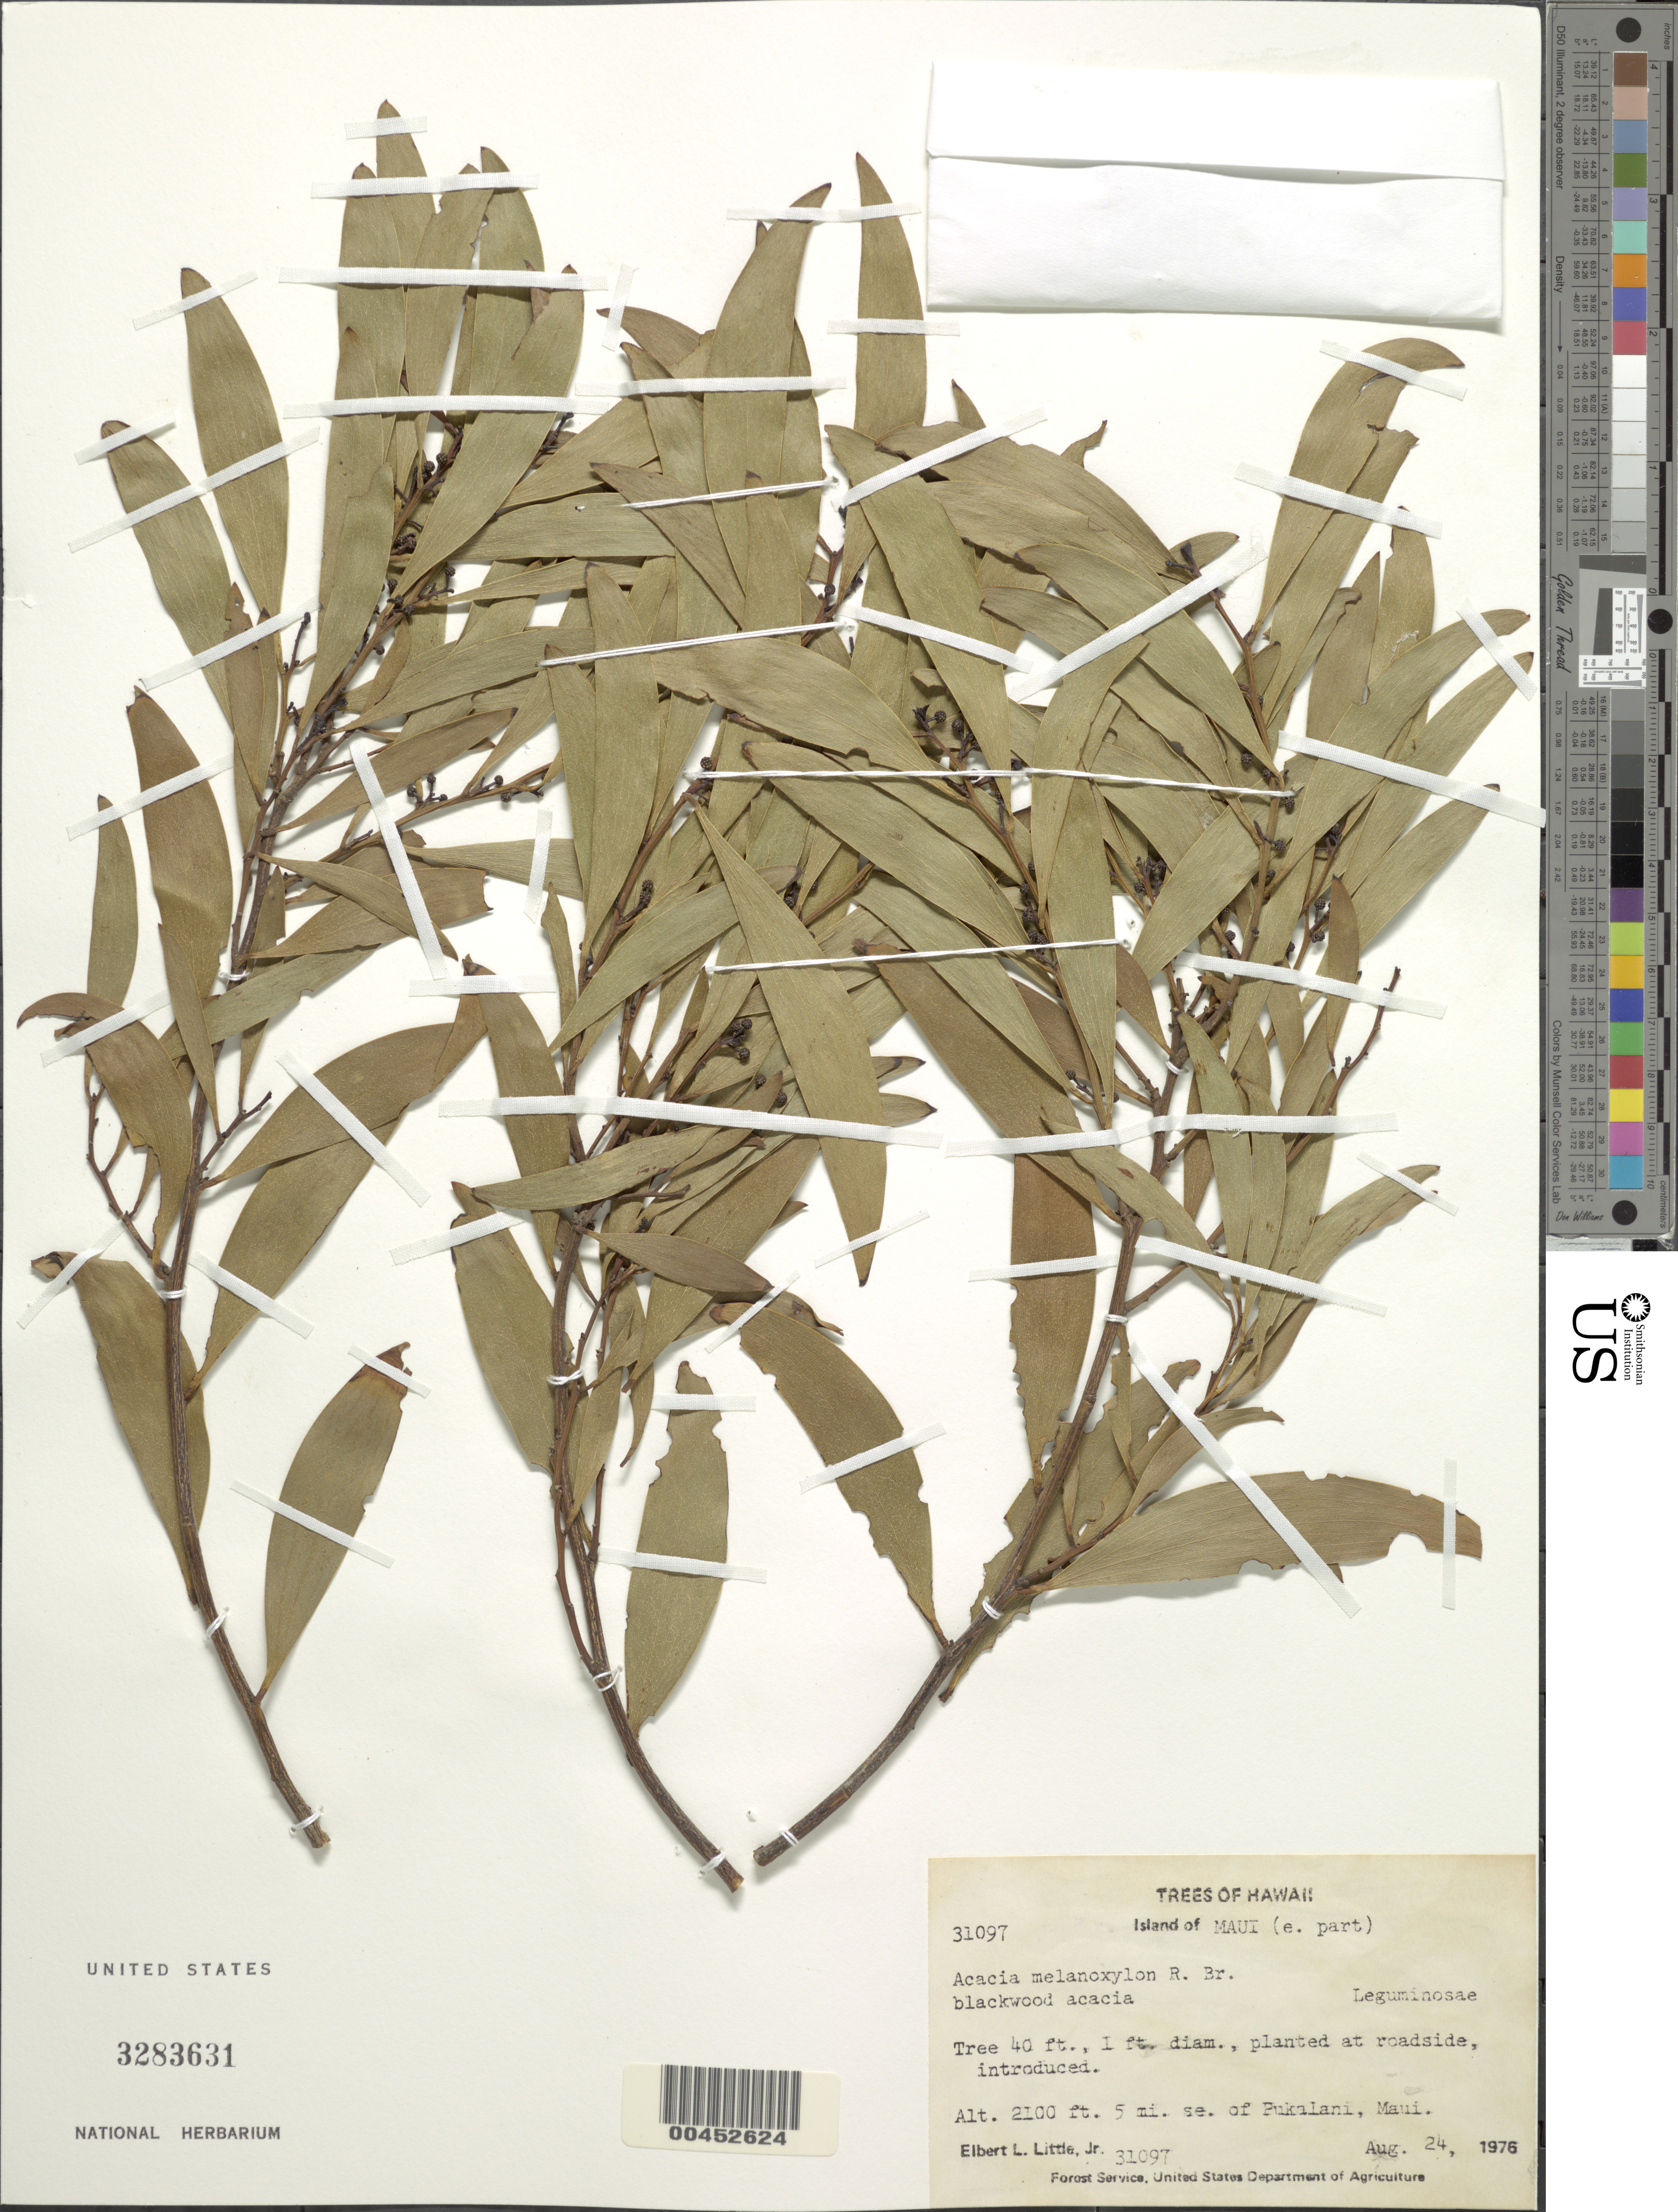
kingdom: Plantae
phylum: Tracheophyta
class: Magnoliopsida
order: Fabales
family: Fabaceae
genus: Acacia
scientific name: Acacia melanoxylon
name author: R. Br.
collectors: E. L. Little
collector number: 31097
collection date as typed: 24 Aug 1976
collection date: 1976-08-24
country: United States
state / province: Hawaii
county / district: Maui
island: Maui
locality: E part of Maui, 5 mi SE of Pukalani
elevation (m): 640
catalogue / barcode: US 3283631